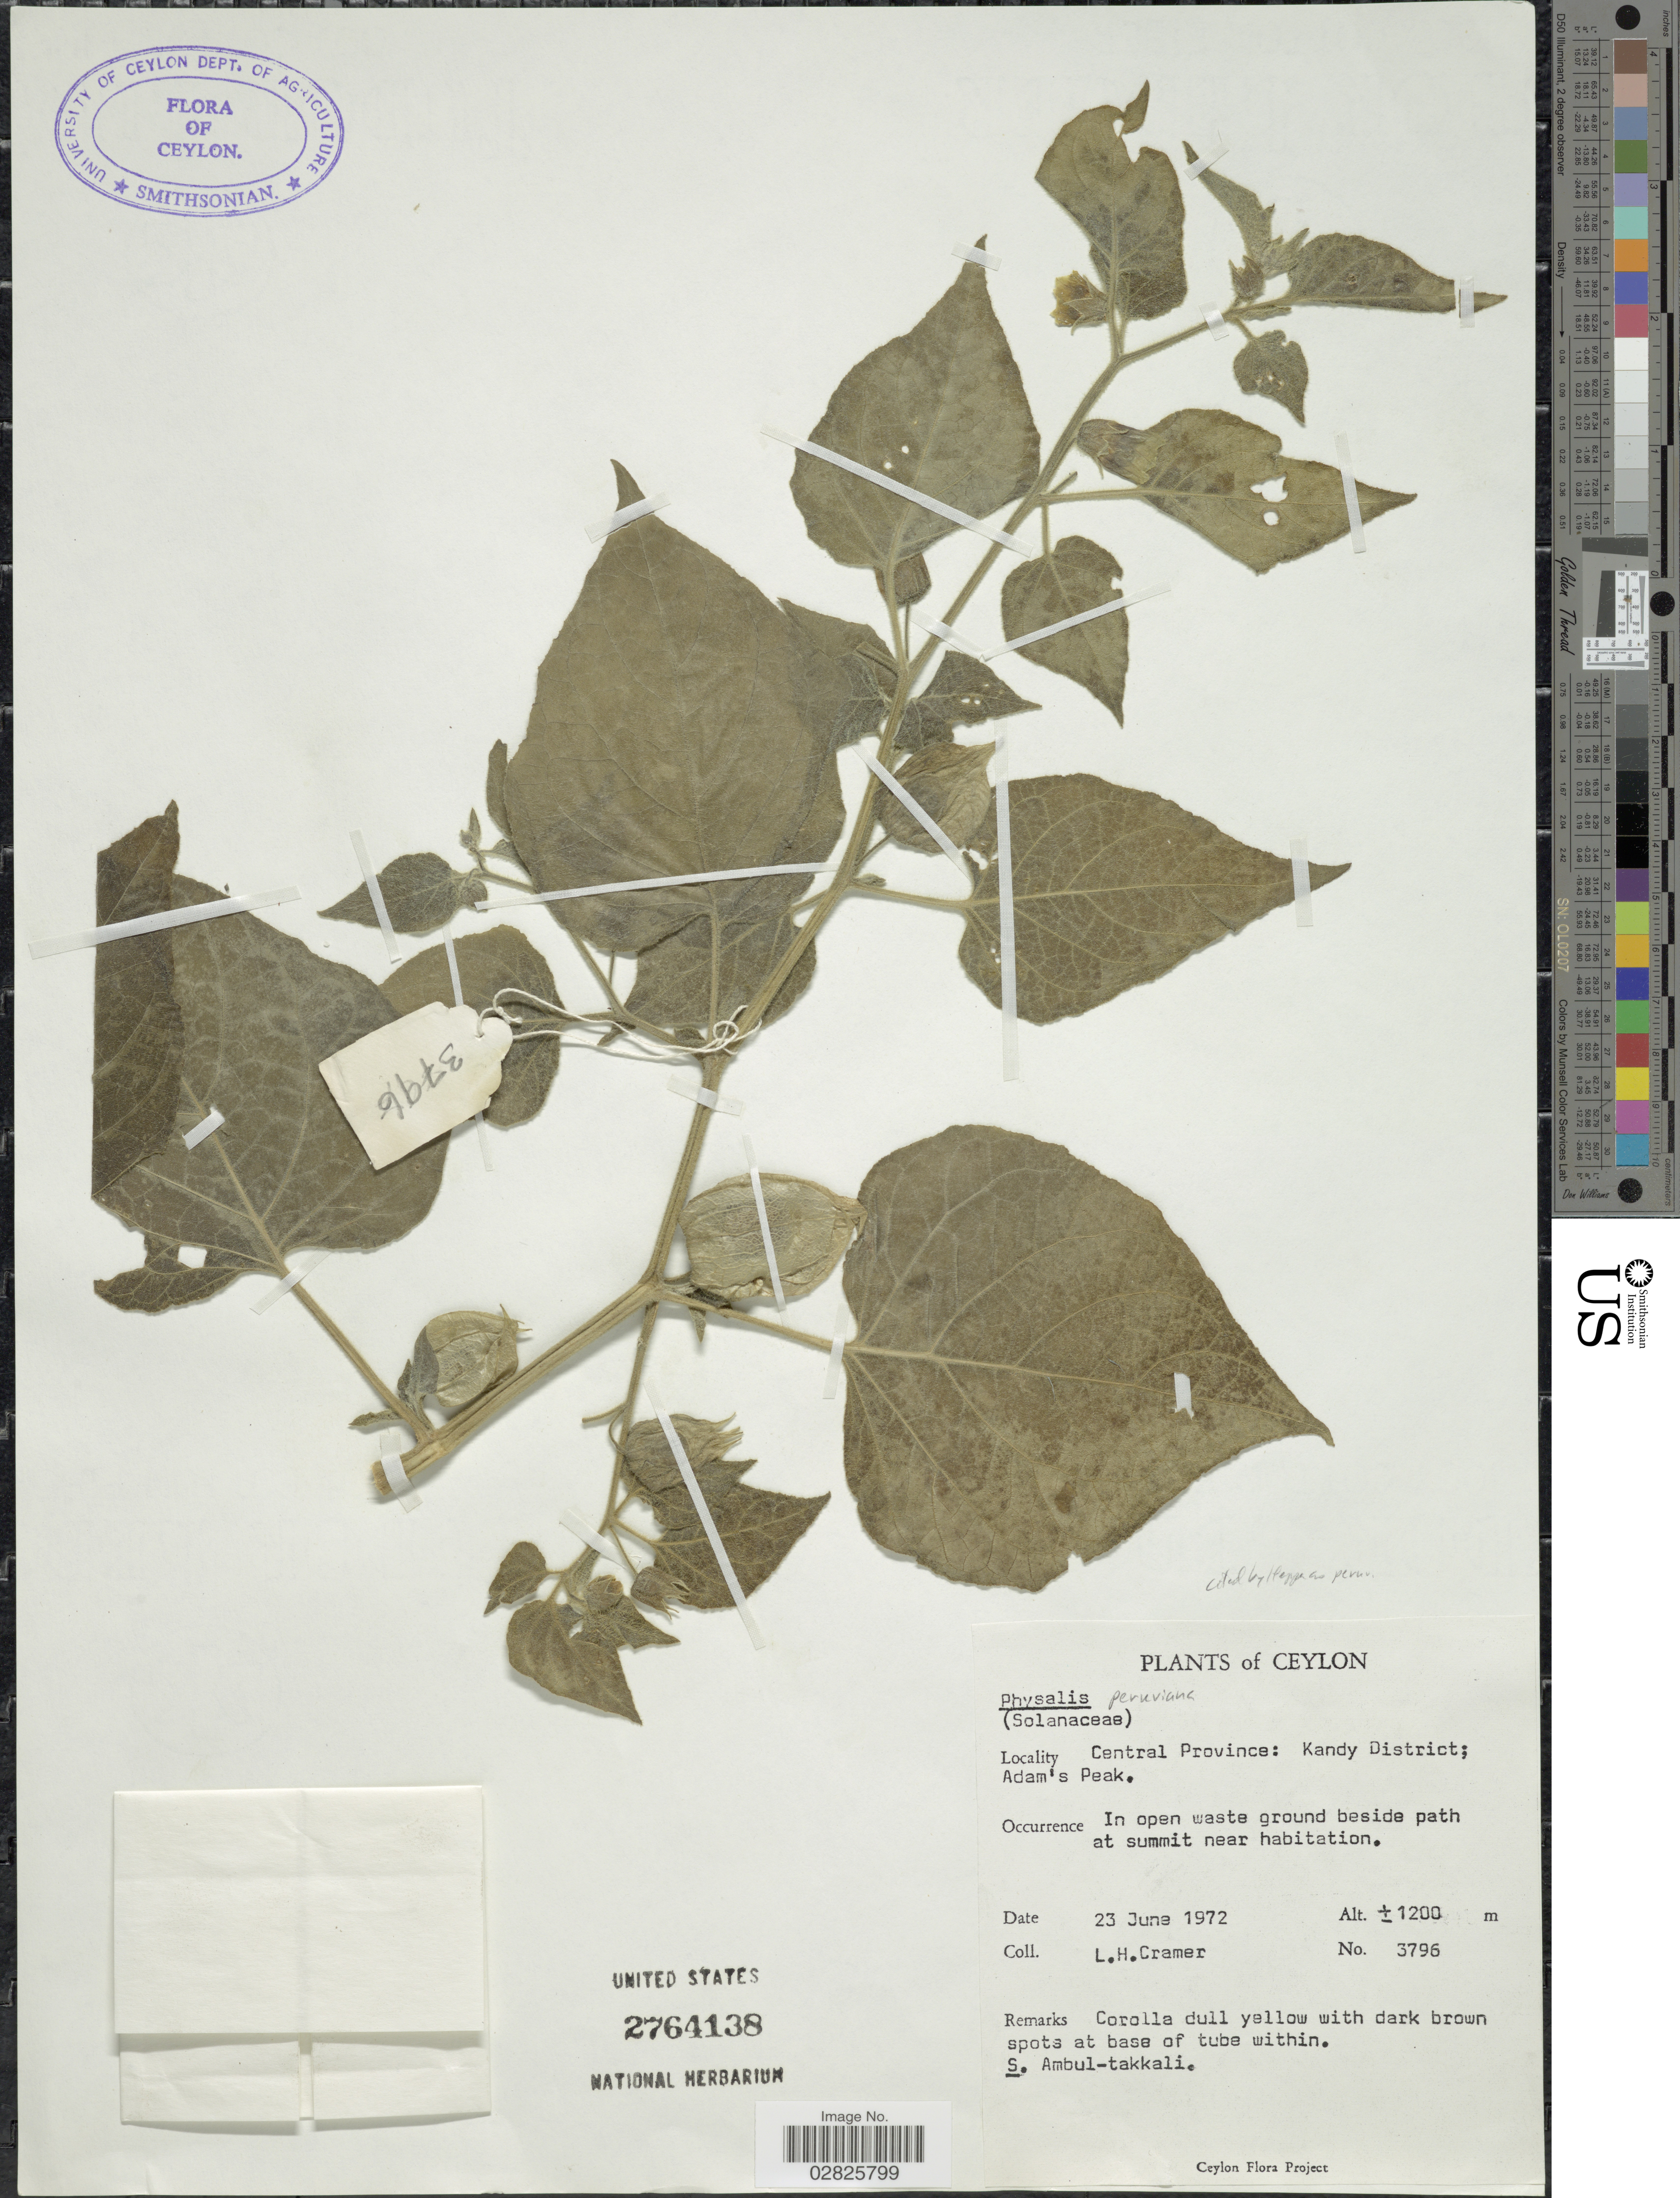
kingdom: Plantae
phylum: Tracheophyta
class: Magnoliopsida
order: Solanales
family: Solanaceae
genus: Physalis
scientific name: Physalis peruviana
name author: L.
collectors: L. H. Cramer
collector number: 3796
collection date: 1972-06-23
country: Sri Lanka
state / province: Central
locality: Ceylon. Kandy District; Adam's Peak.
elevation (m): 1200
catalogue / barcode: US 2764138